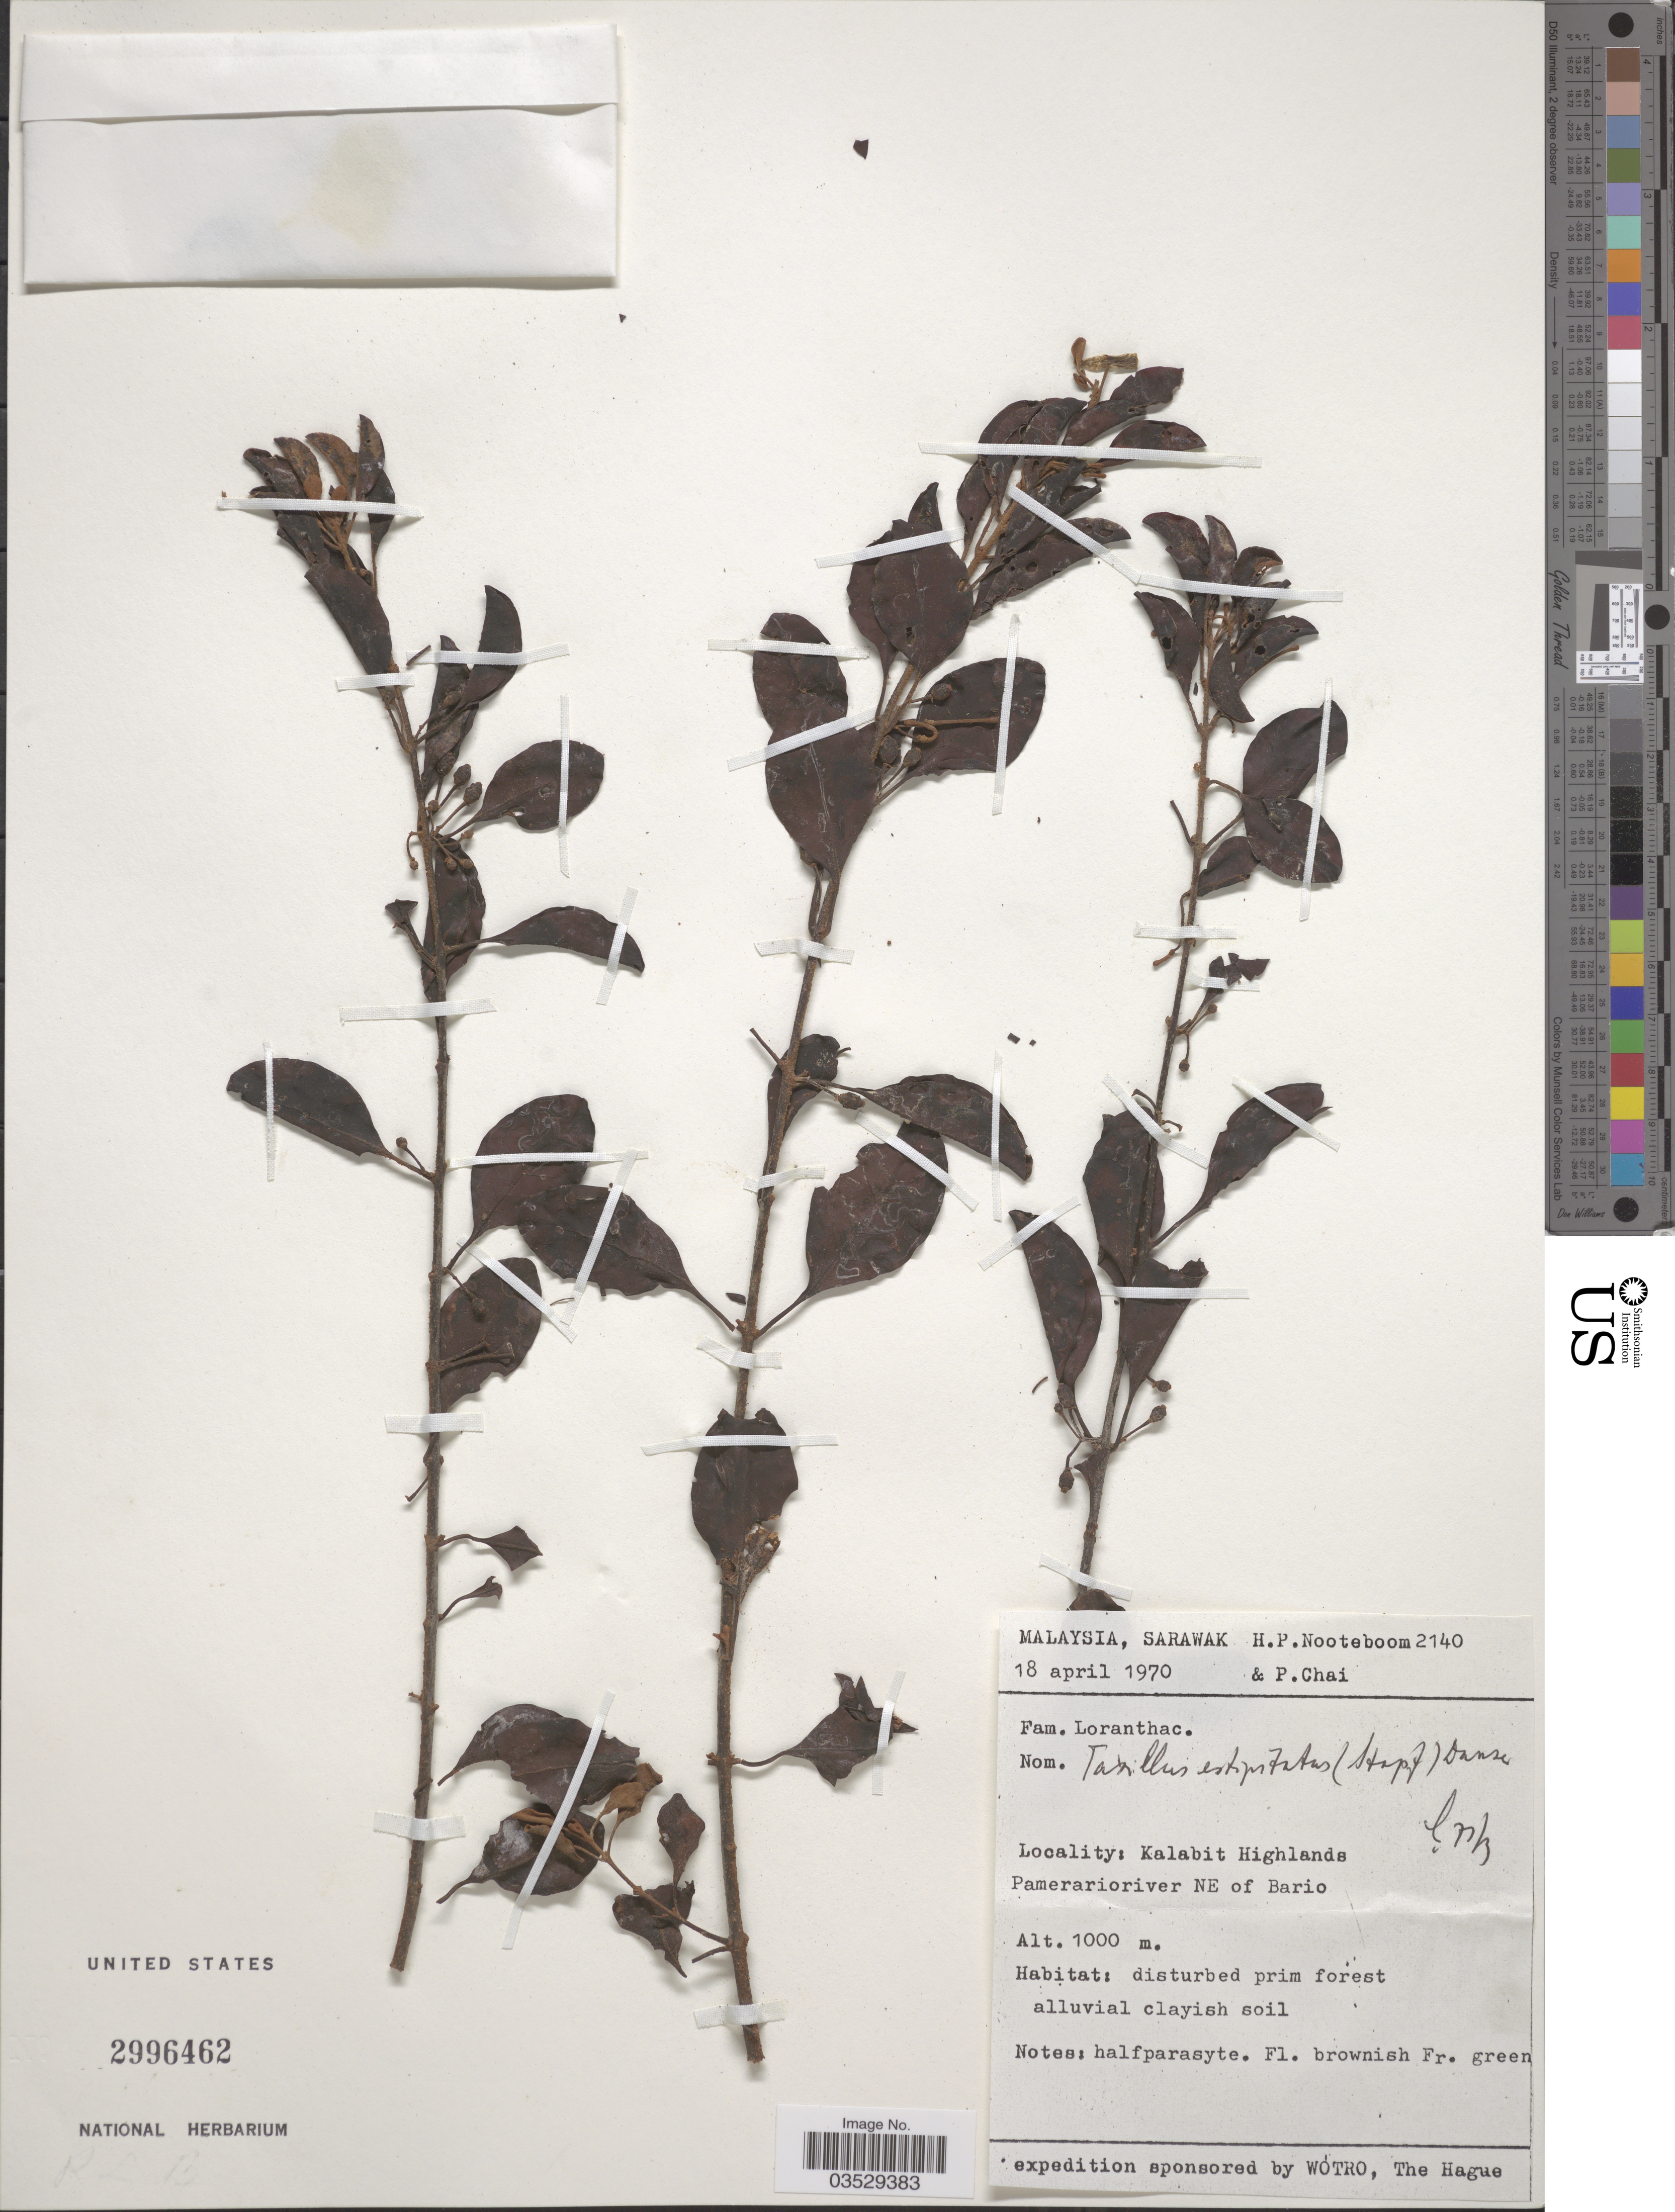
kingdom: Plantae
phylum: Tracheophyta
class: Magnoliopsida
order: Santalales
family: Loranthaceae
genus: Taxillus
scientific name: Taxillus chinensis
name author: (DC.) Danser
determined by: Strong, Mark T., (BOT), Smithsonian Institution - National Museum of Natural History (UNITED STATES)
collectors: H. P. Nooteboom & P. Chai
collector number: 2140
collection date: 1970-04-18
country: Malaysia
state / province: Sarawak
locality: Kalabit Highlands. Pamerarioriver NE of Bario.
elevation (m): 1000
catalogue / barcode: US 2996462